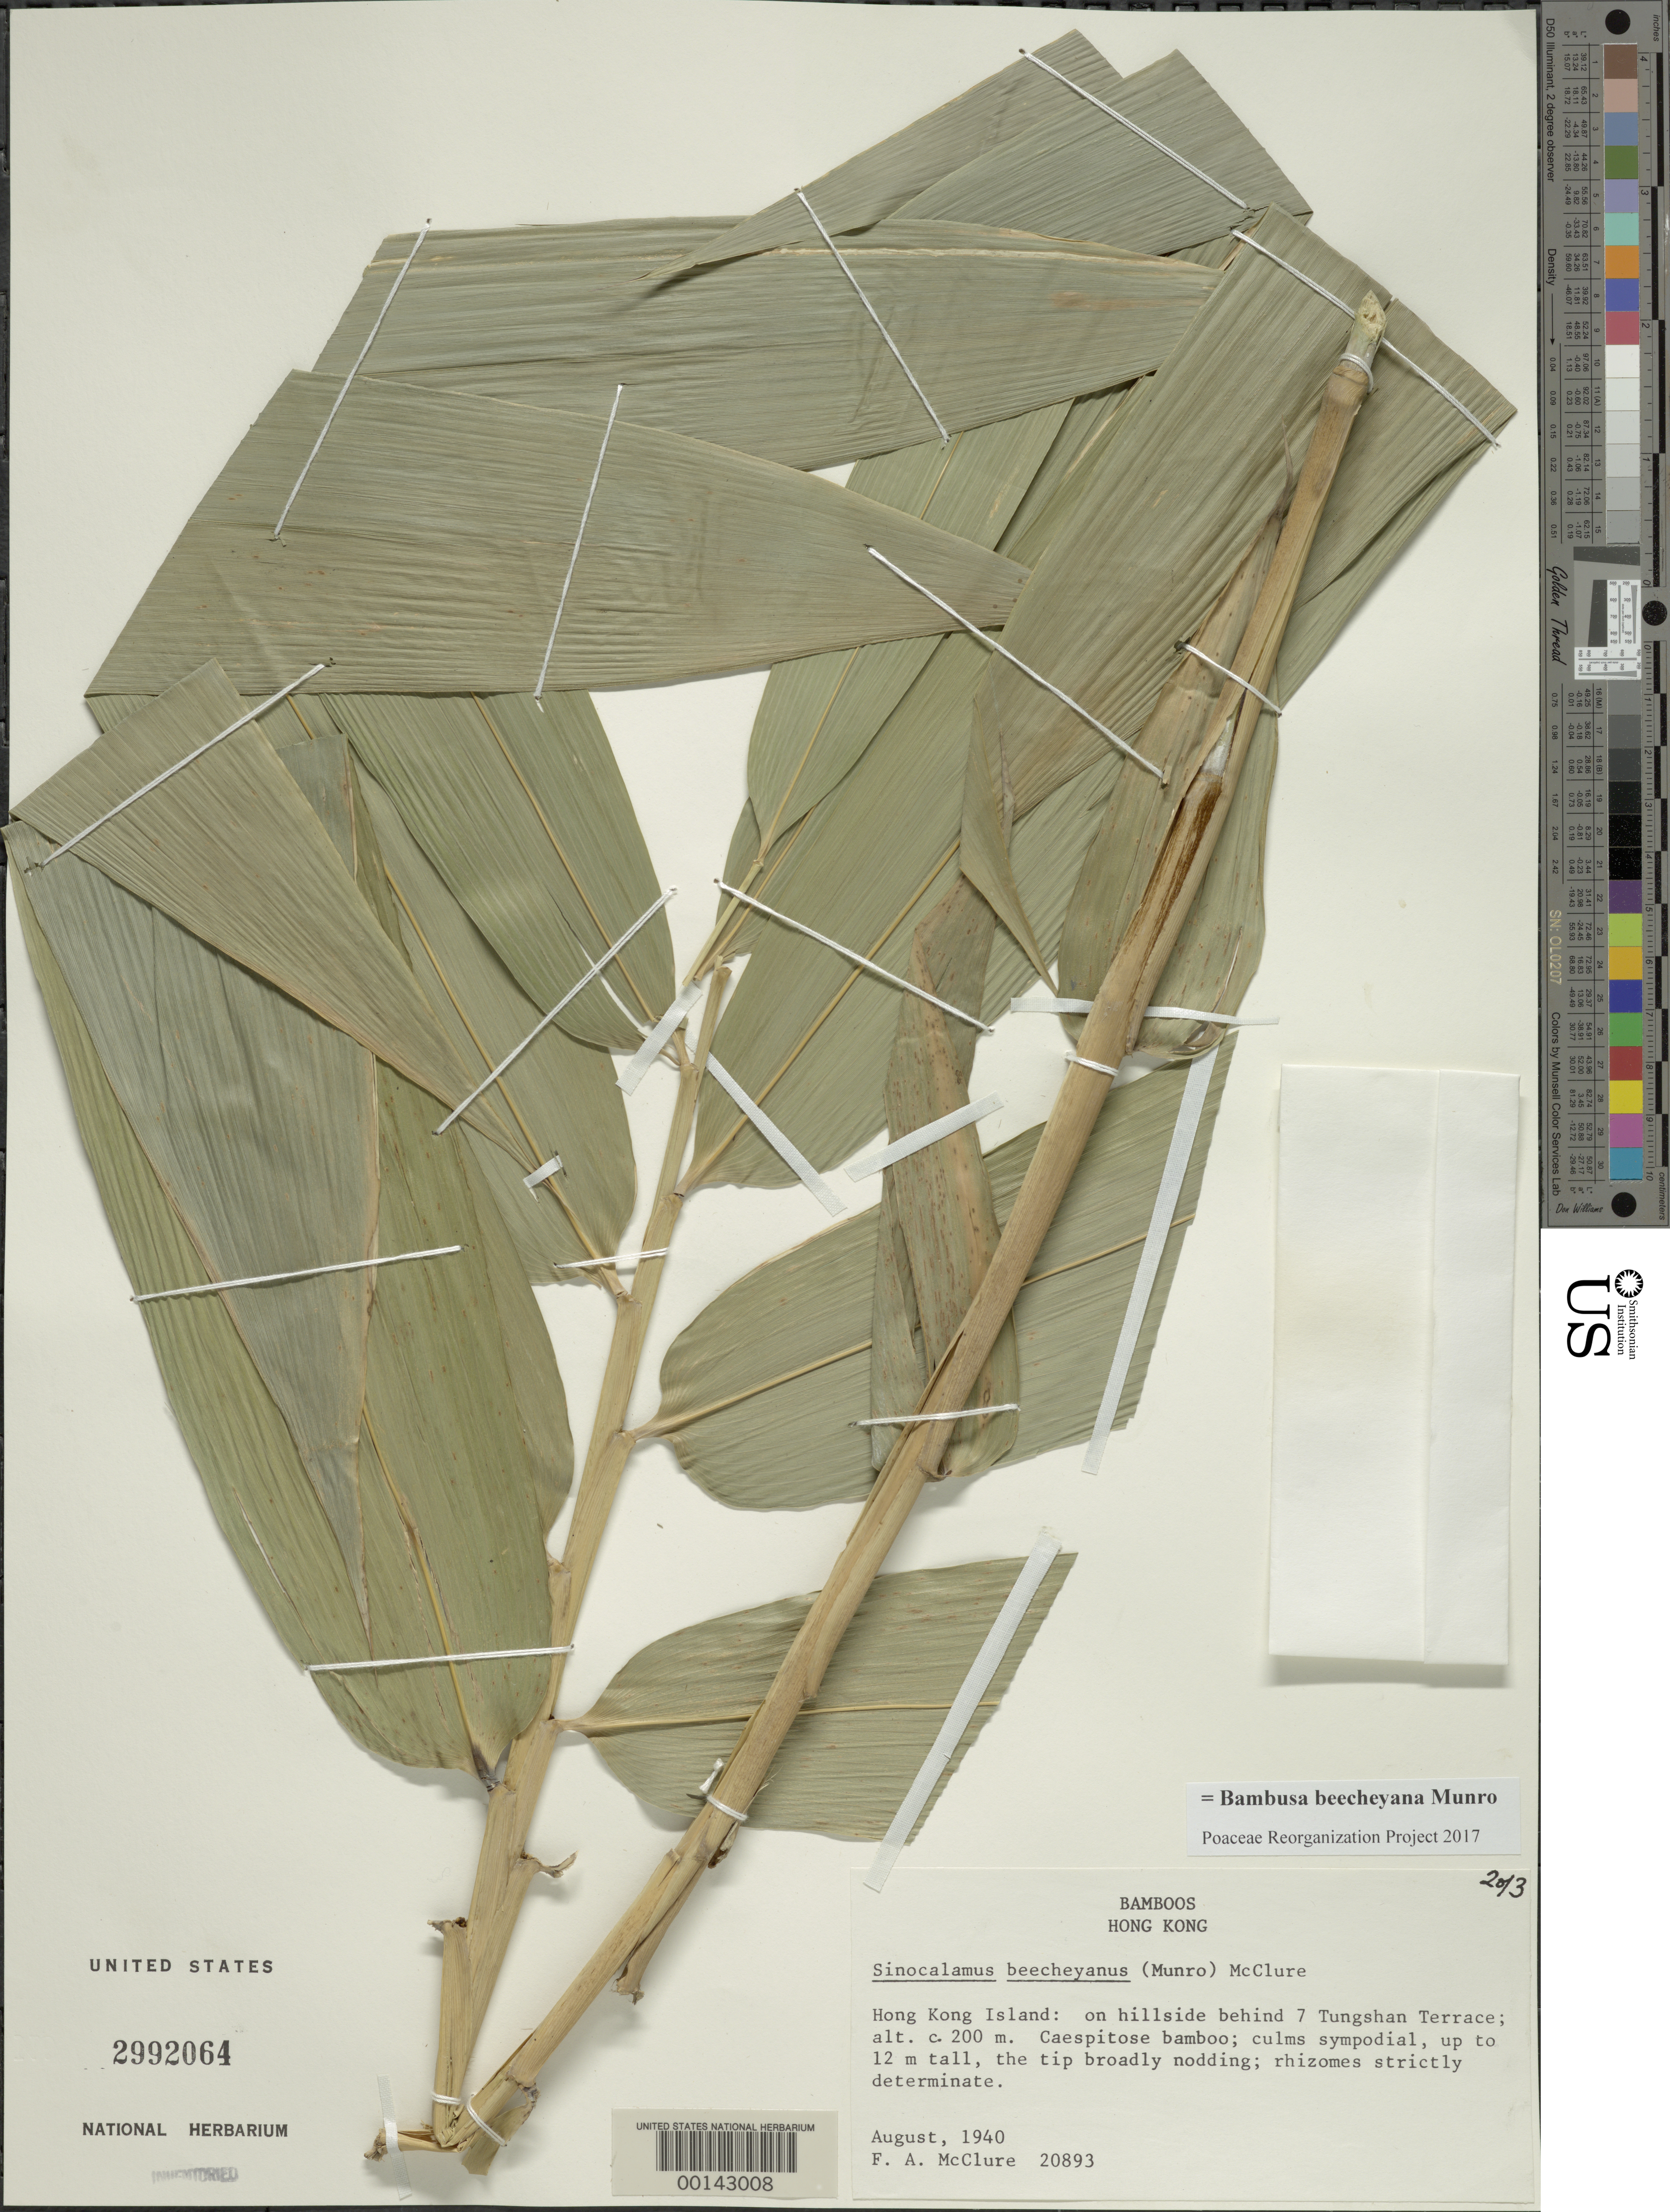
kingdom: Plantae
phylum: Tracheophyta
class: Liliopsida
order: Poales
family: Poaceae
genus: Bambusa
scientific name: Bambusa beecheyana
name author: Munro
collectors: F. A. McClure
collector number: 20893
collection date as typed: Aug 1940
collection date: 1940-08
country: China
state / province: Hong Kong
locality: Tungshan terrace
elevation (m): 200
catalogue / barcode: US 2992064